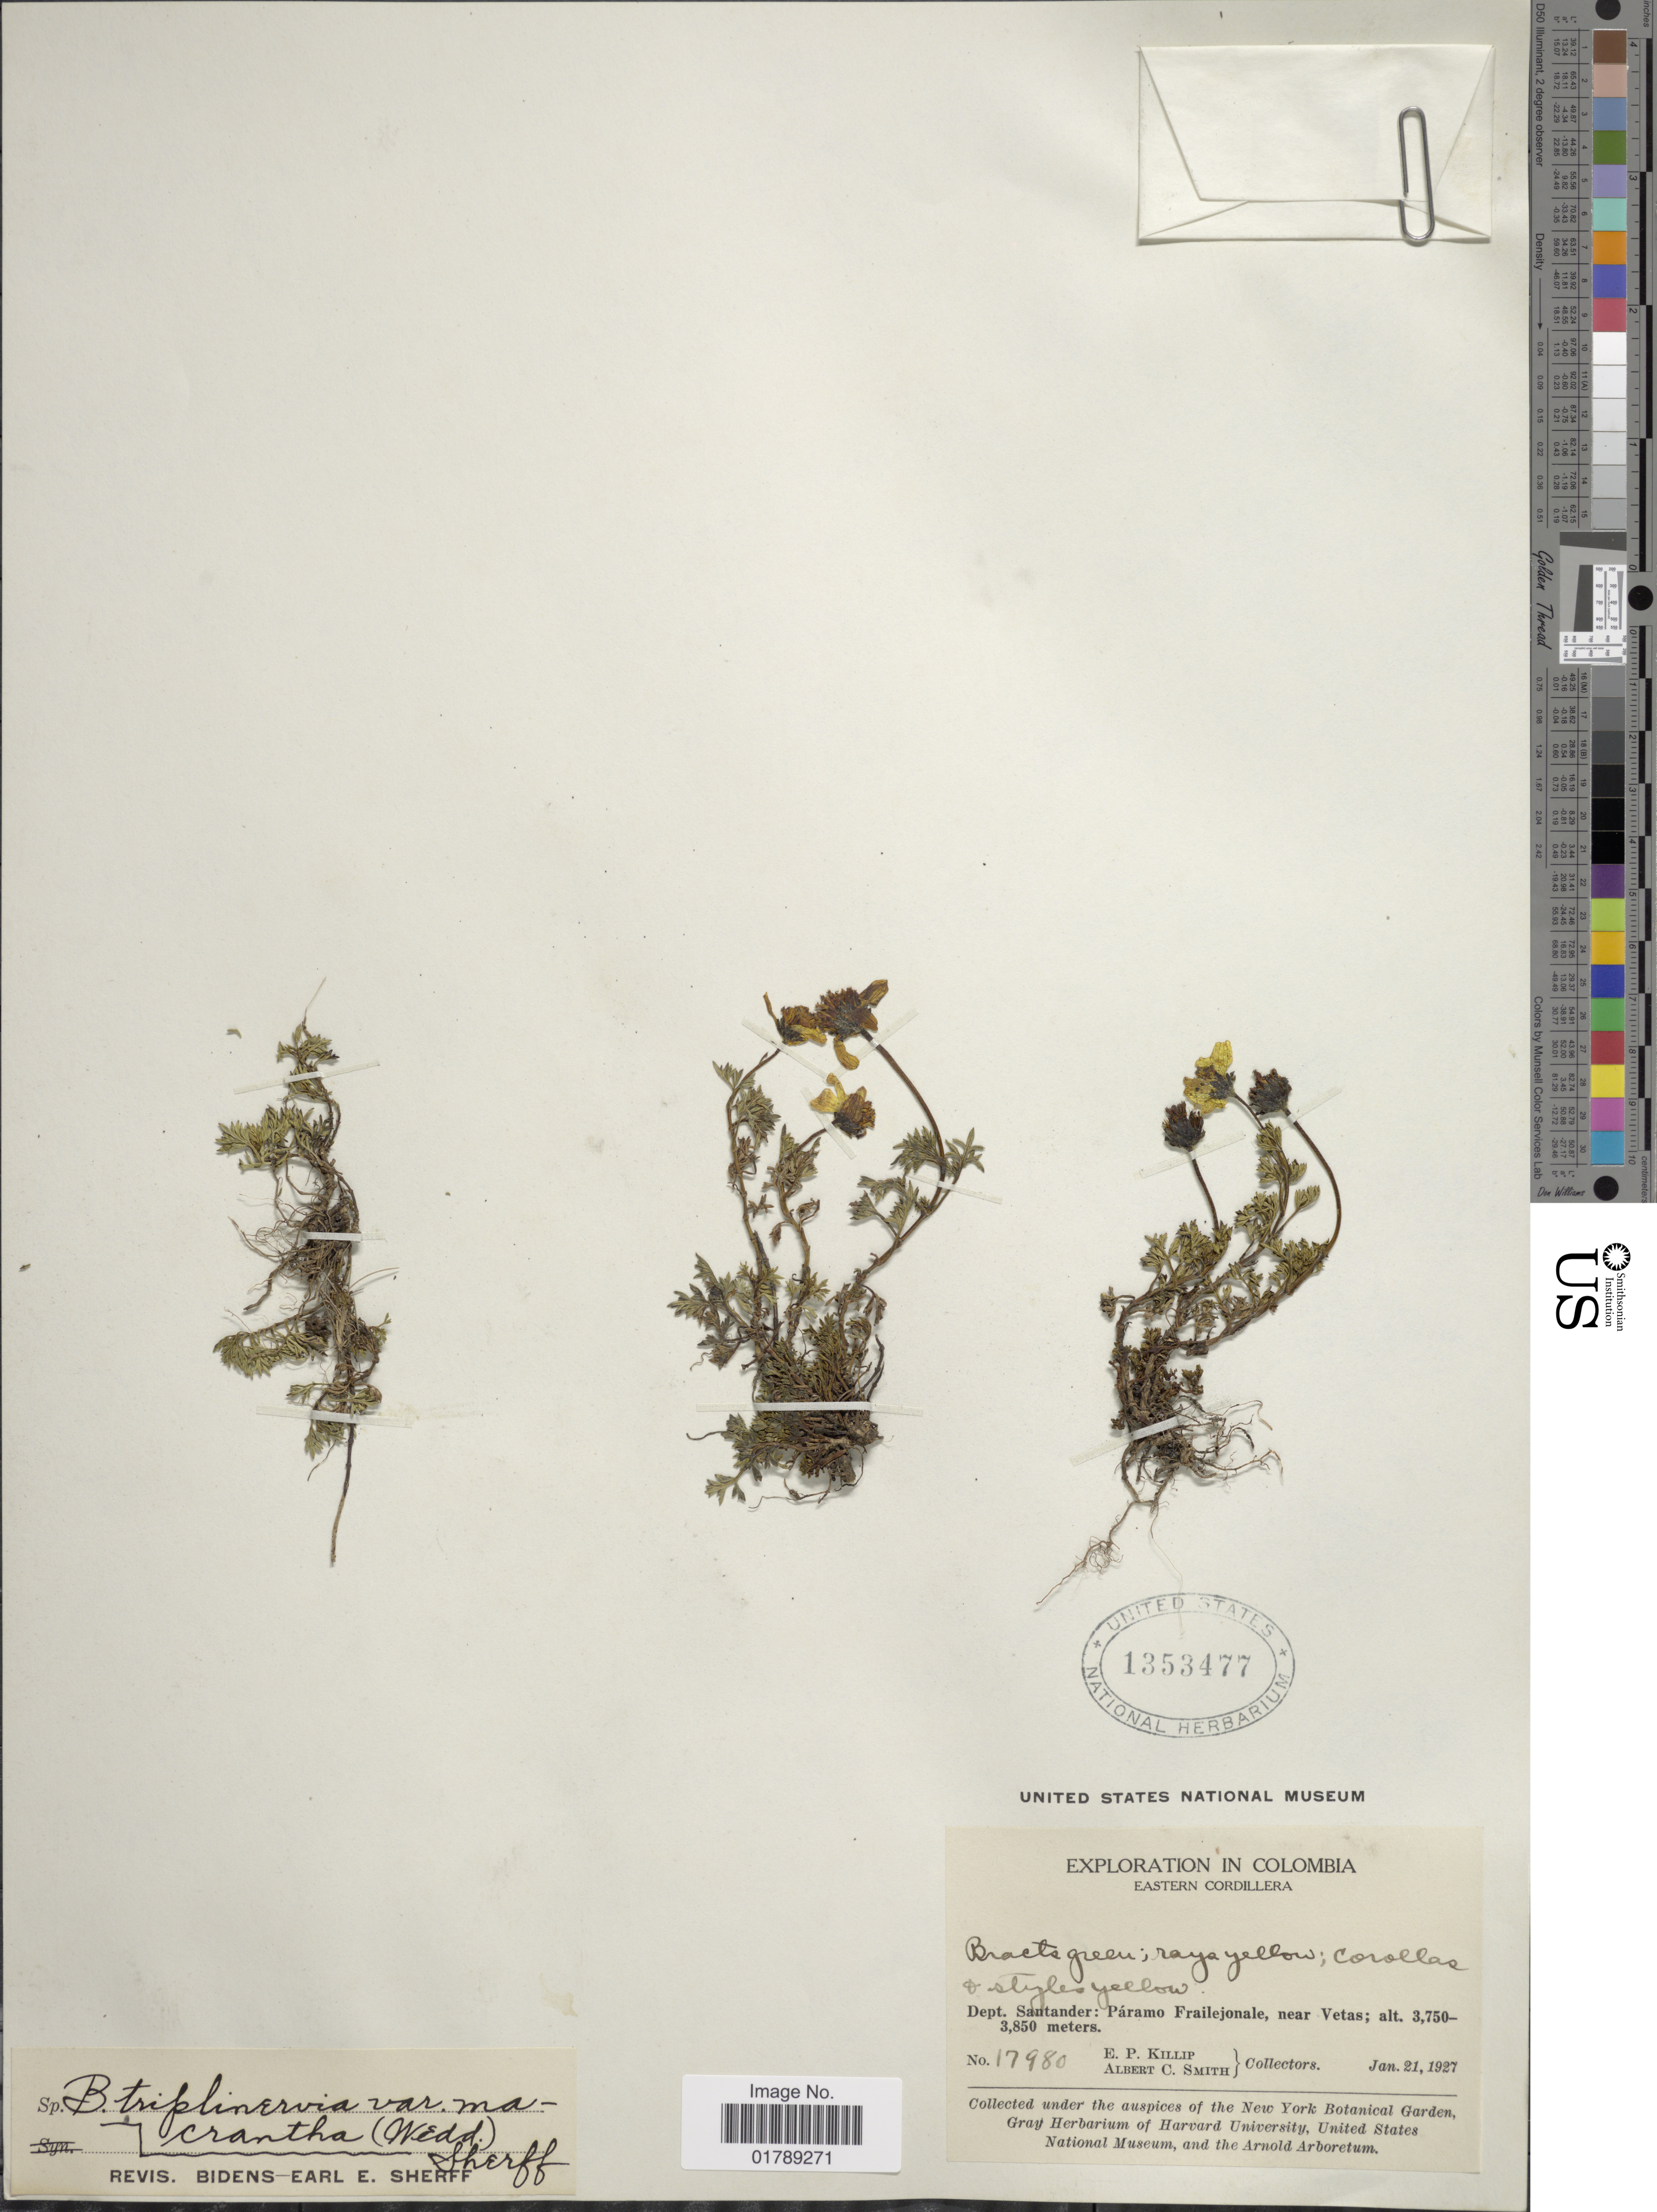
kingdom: Plantae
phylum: Tracheophyta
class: Magnoliopsida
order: Asterales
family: Asteraceae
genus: Bidens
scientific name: Bidens triplinervia var. macrantha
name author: (Wedd.) Sherff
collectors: E. P. Killip & A. C. Smith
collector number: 17980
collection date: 1927-01-21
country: Colombia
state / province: Santander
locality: Eastern Cordillera. Páramo Frailejonale, near Vetas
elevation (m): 3750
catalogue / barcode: US 1353477